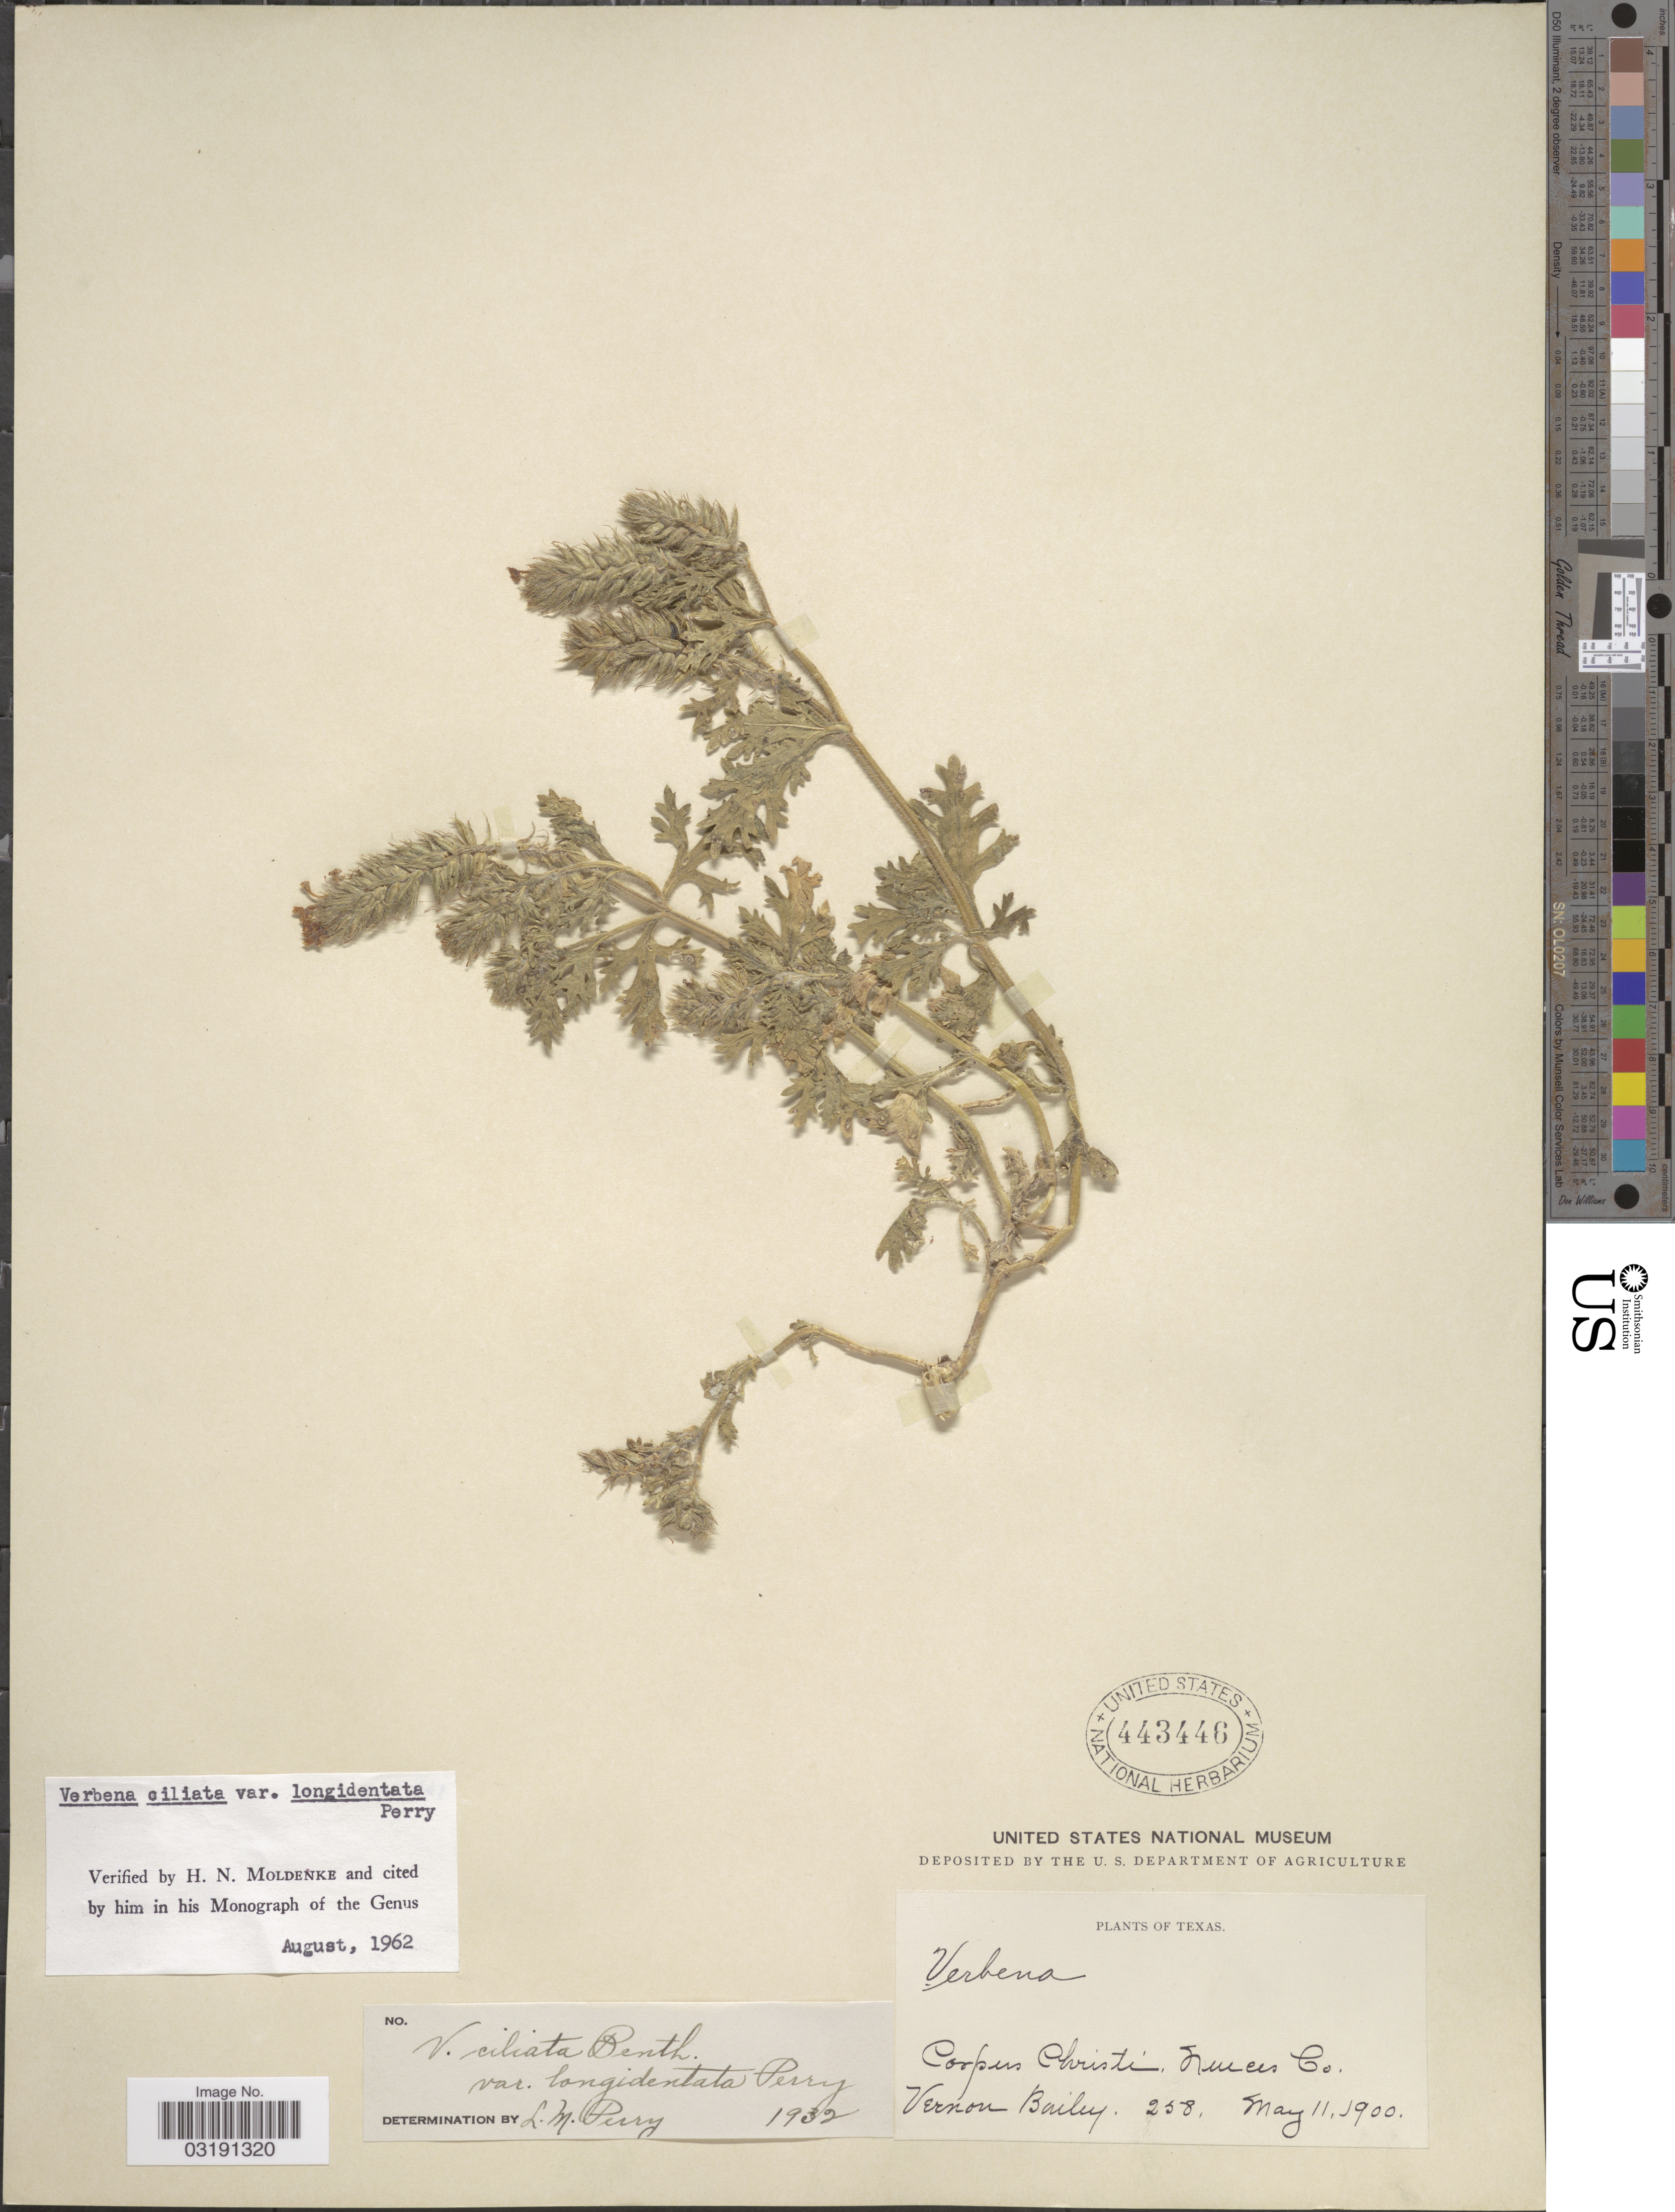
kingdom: Plantae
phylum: Tracheophyta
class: Magnoliopsida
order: Lamiales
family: Verbenaceae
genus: Verbena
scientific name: Verbena ciliata var. longidentata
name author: L.M. Perry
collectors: V. O. Bailey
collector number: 258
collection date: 1900-05-11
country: United States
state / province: Texas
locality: Corpus Christi. Neueces Co.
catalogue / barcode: US 443446